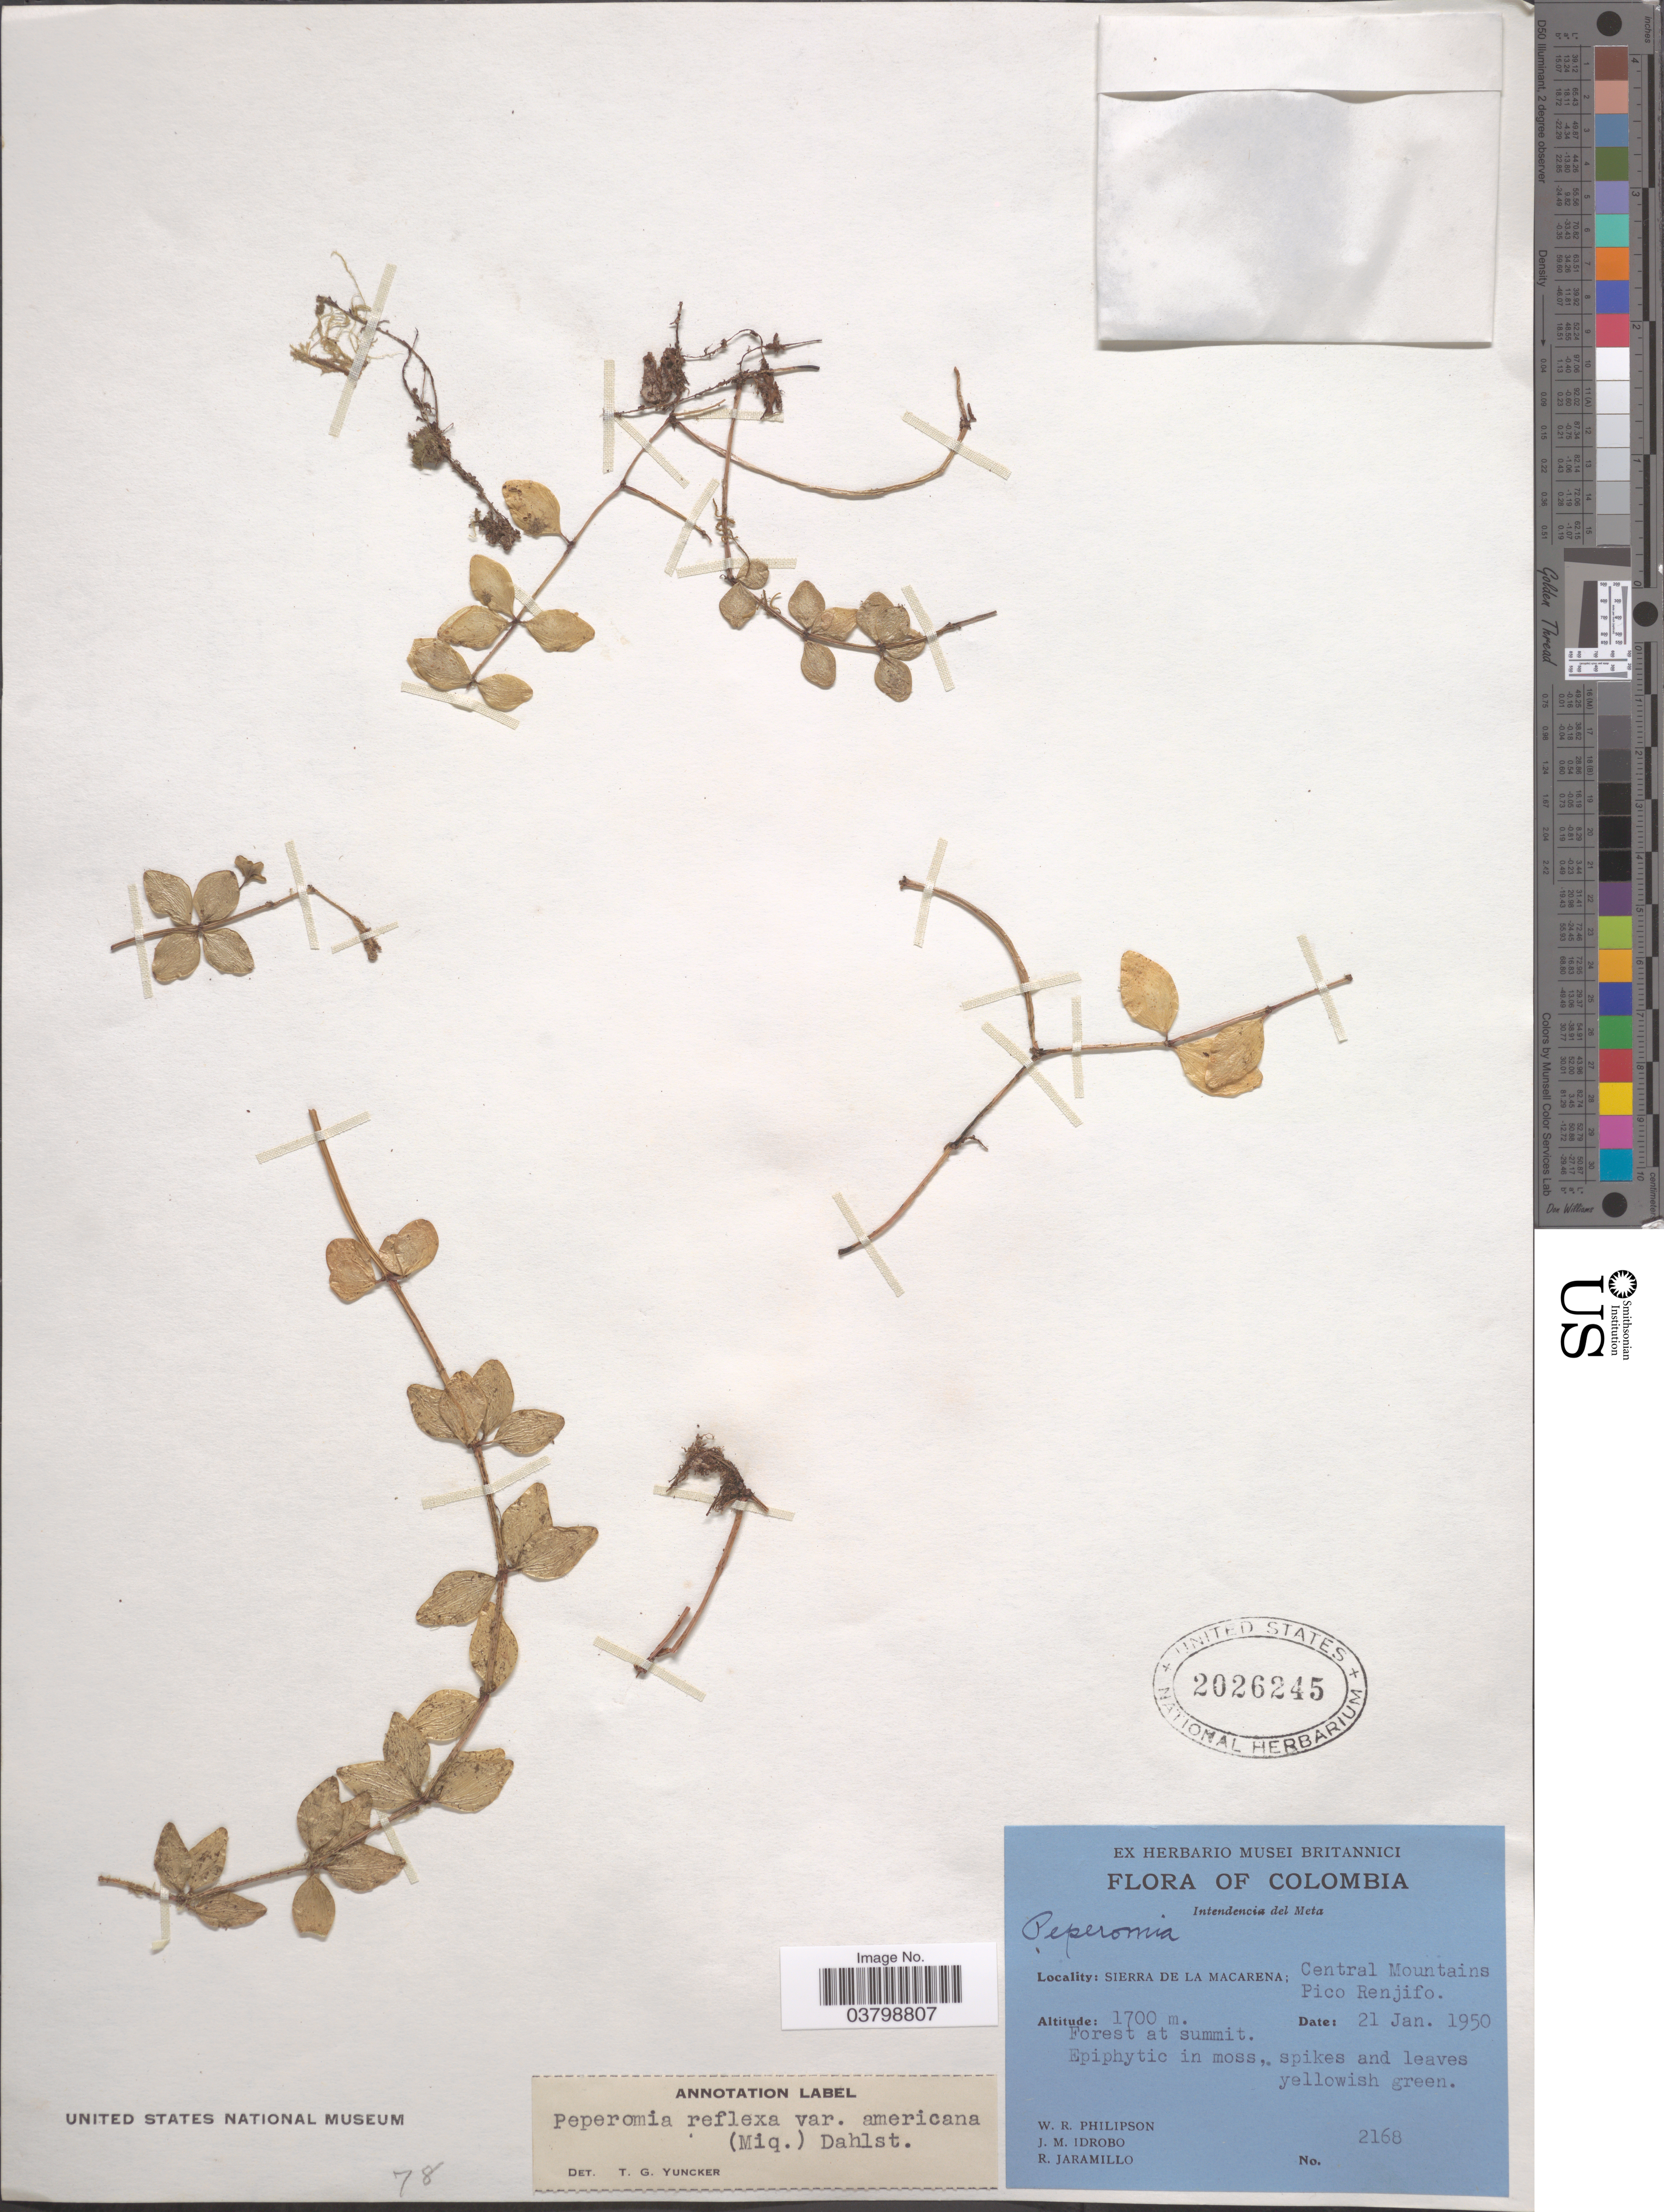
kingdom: Plantae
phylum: Tracheophyta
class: Magnoliopsida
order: Piperales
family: Piperaceae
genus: Peperomia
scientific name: Peperomia tetraphylla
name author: (G. Forst.) Hook. & Arn.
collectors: W. R. Philipson, J. M. Idrobo & R. Jaramillo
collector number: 2168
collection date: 1950-01-21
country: Colombia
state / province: Meta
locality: Intendencia del Meta. Sierra de La Macarena; Central Mountains, Pico Renjifo.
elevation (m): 1700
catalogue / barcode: US 2026245